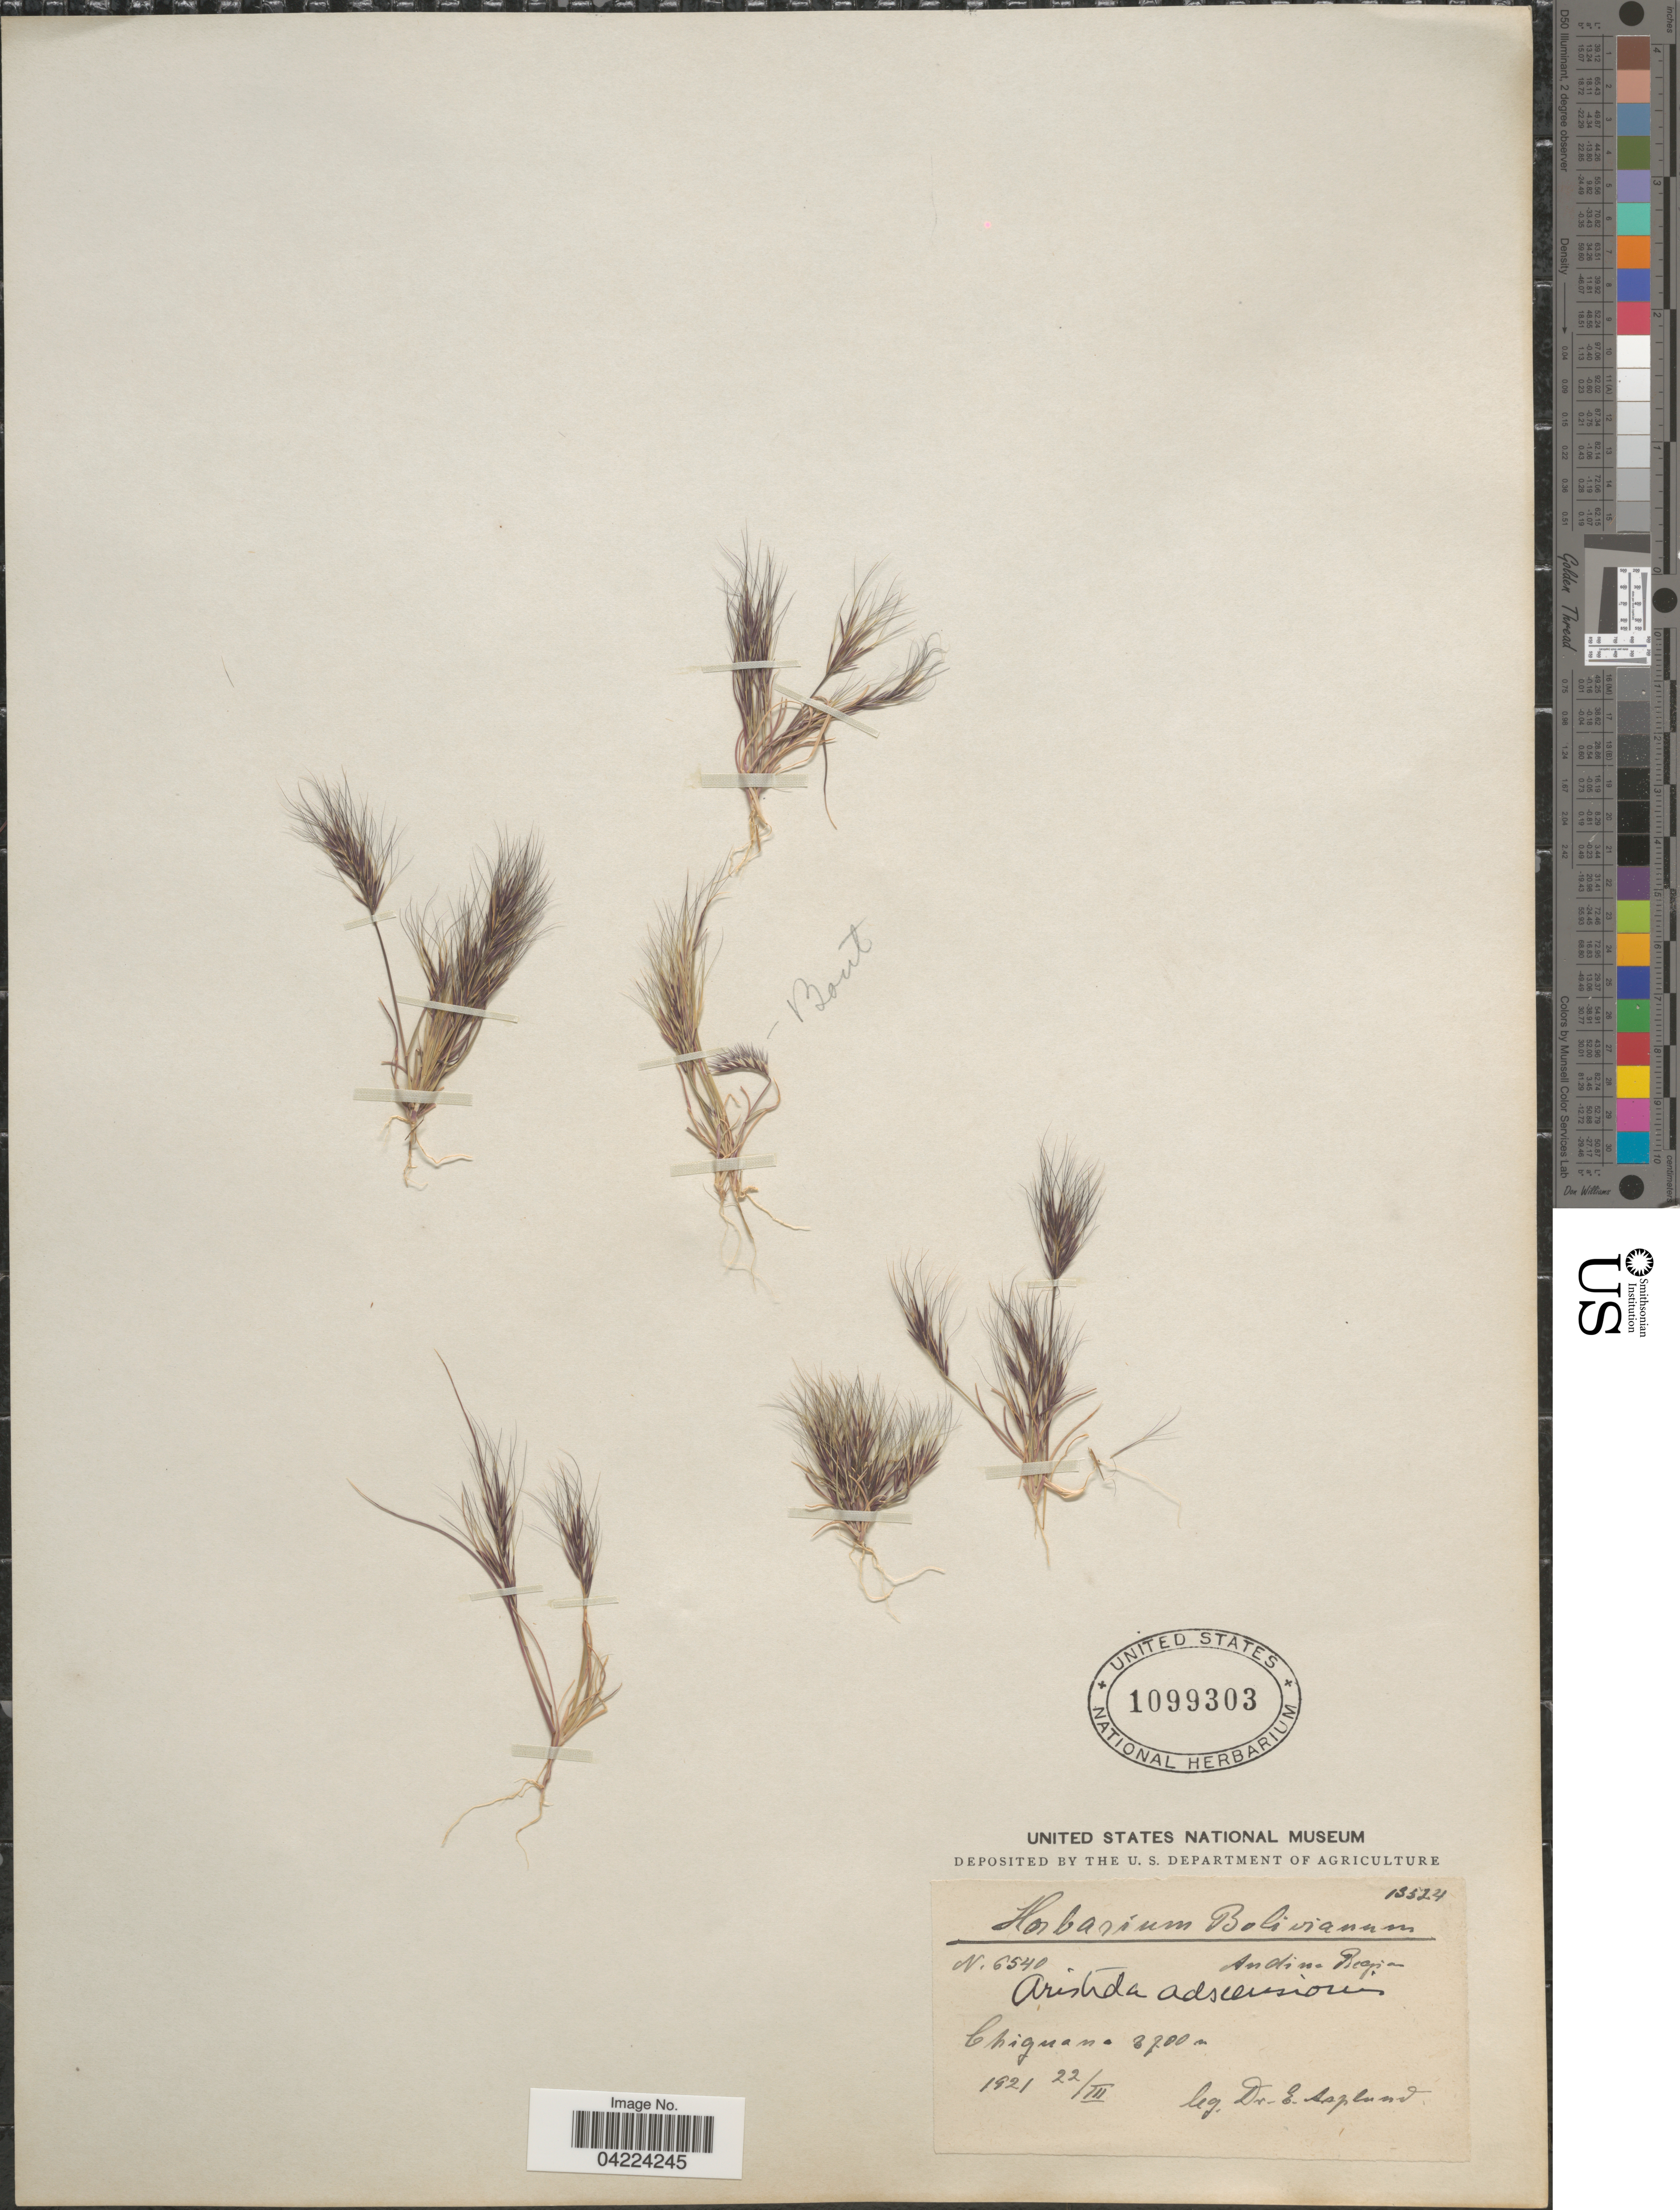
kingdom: Plantae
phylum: Tracheophyta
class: Liliopsida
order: Poales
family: Poaceae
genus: Aristida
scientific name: Aristida adscensionis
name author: L.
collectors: E. Asplund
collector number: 6540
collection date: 1921-03-22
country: Bolivia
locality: Andine Region. Chiguana.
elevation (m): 2700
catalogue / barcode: US 1099303